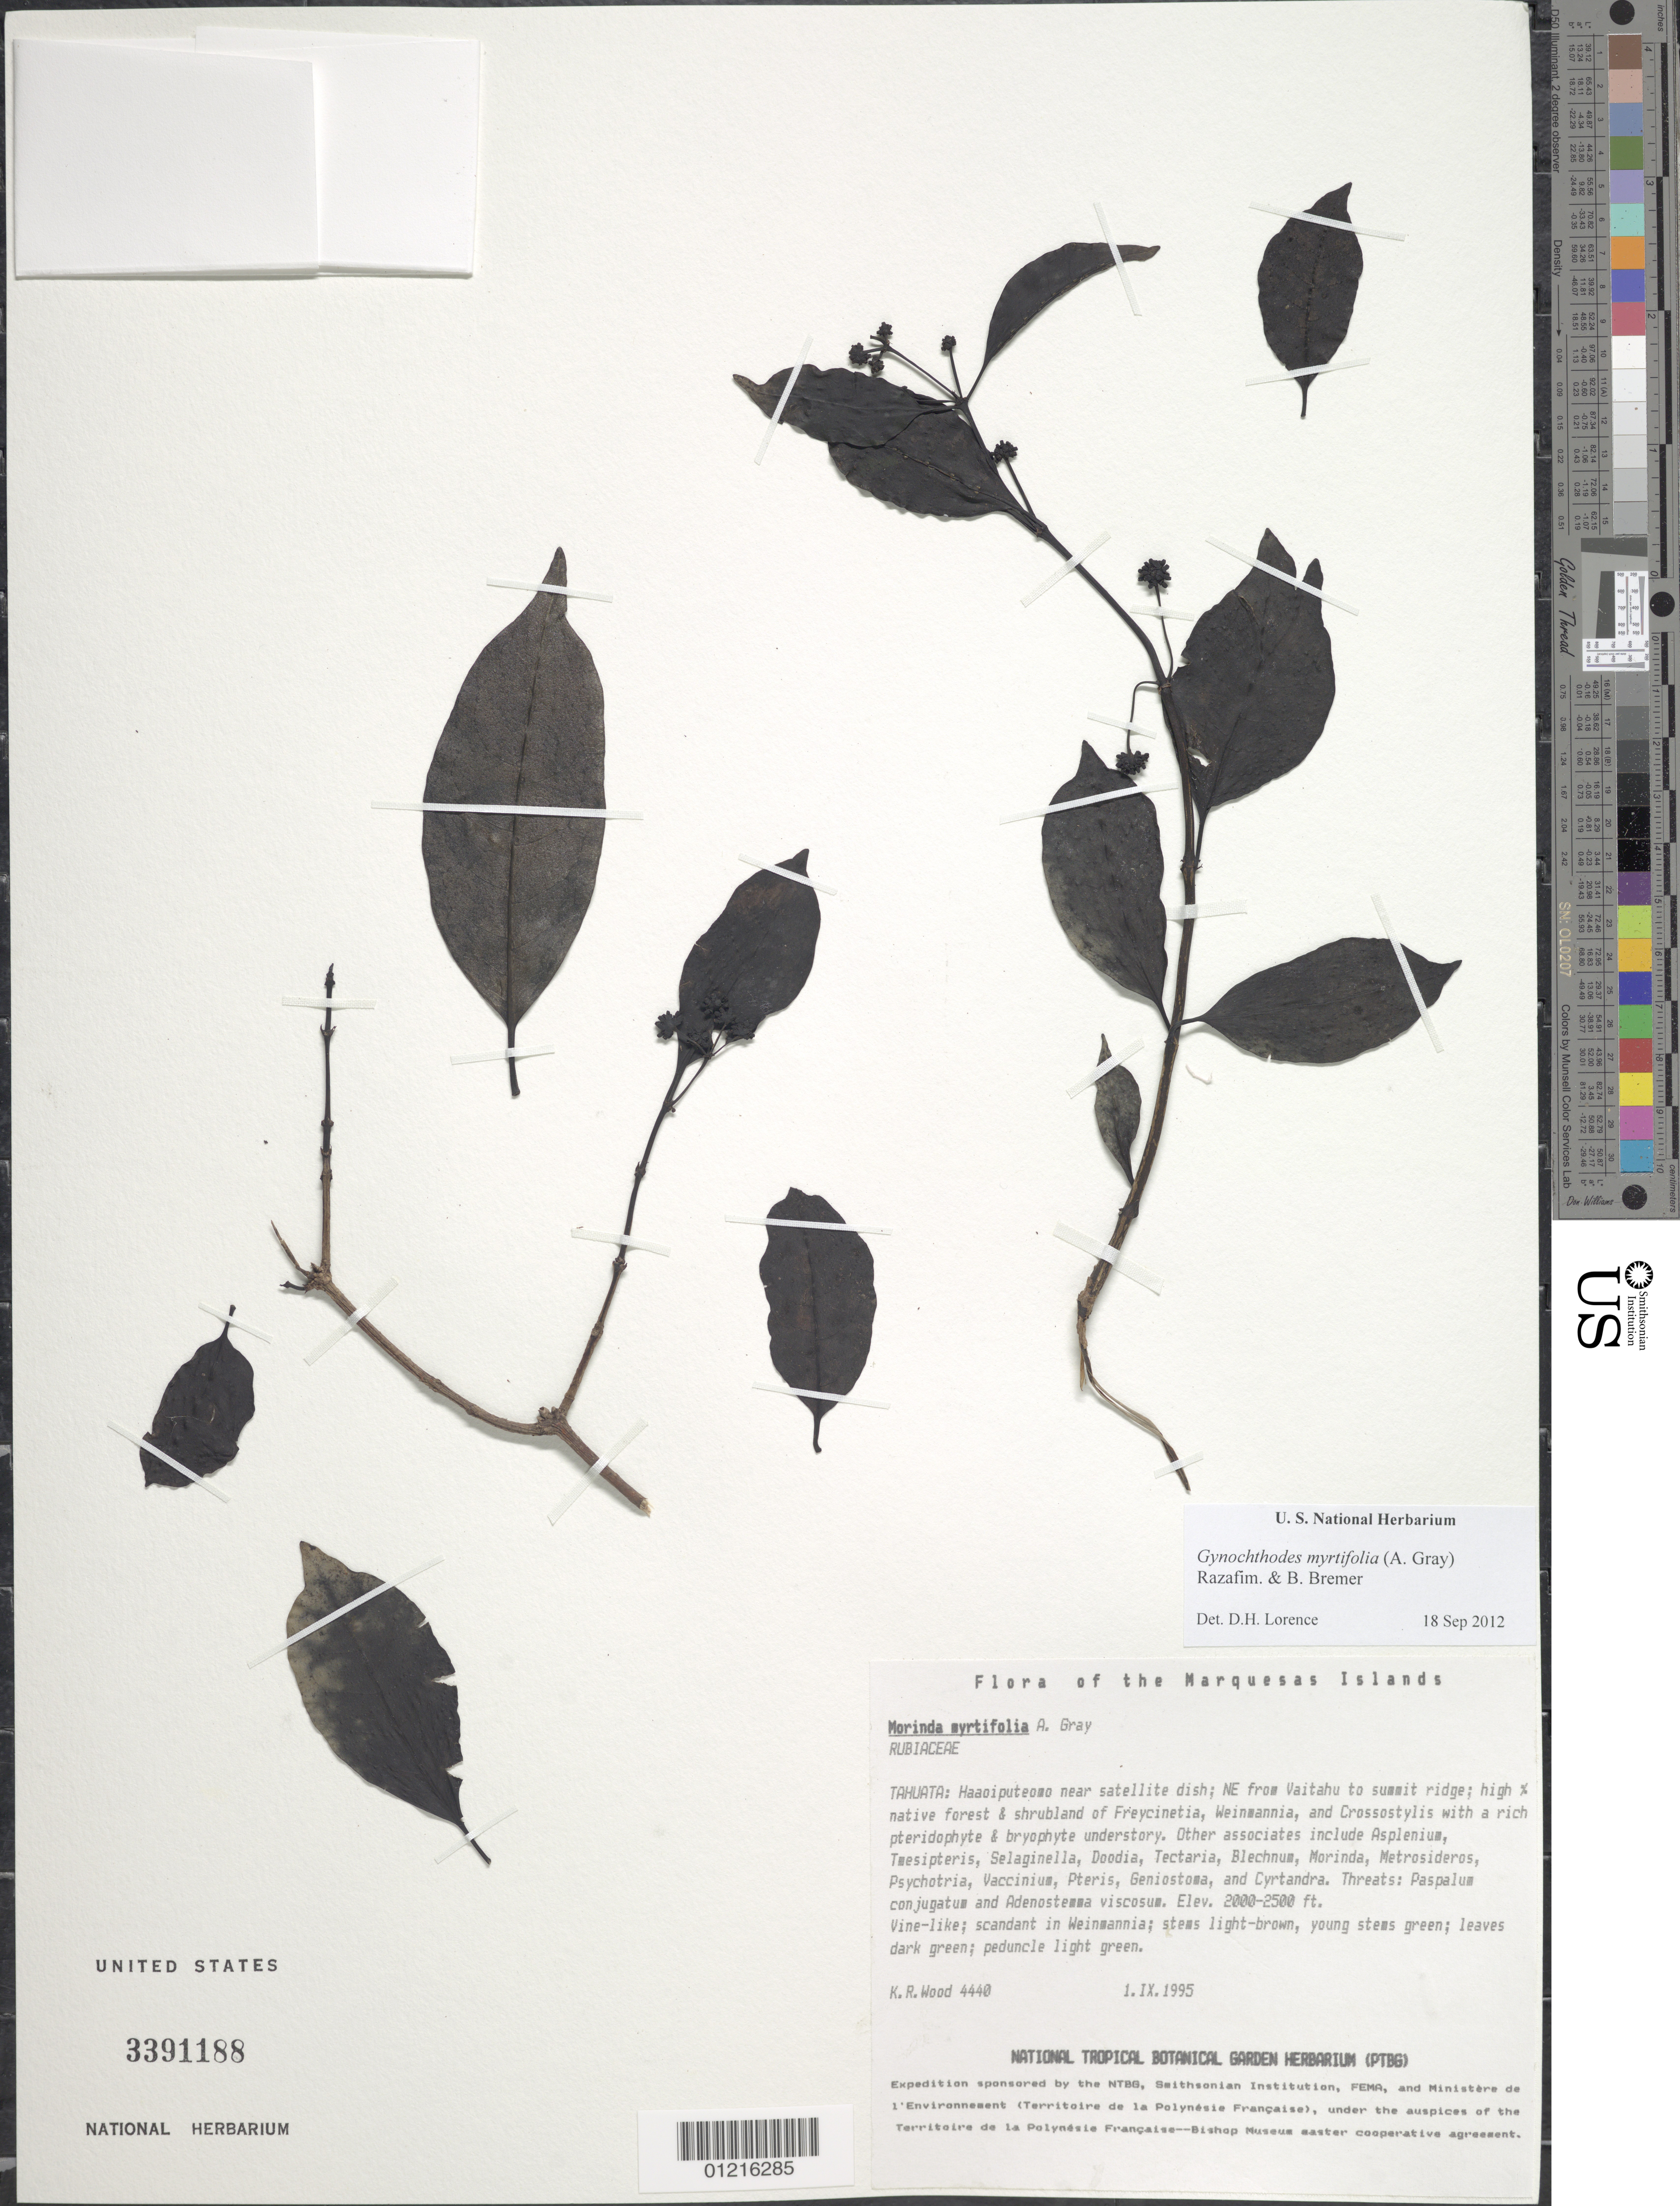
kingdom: Plantae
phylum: Tracheophyta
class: Magnoliopsida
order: Gentianales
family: Rubiaceae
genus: Gynochthodes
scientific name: Gynochthodes myrtifolia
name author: (A. Gray) Razafim. & B. Bremer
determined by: Lorence, David H., (PTBG), National Tropical Botanical Garden (UNITED STATES)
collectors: K. R. Wood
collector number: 4440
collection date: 1995-09-01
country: French Polynesia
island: Tahuata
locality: Haaoiputeoma, near satelite dish, NE from Vaitahu to summit ridge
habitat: Freycinetia - Weinmannia - Crossostylis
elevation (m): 610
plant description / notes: Paspalum conjugatum, Adenostemma viscosum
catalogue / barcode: US 3391188